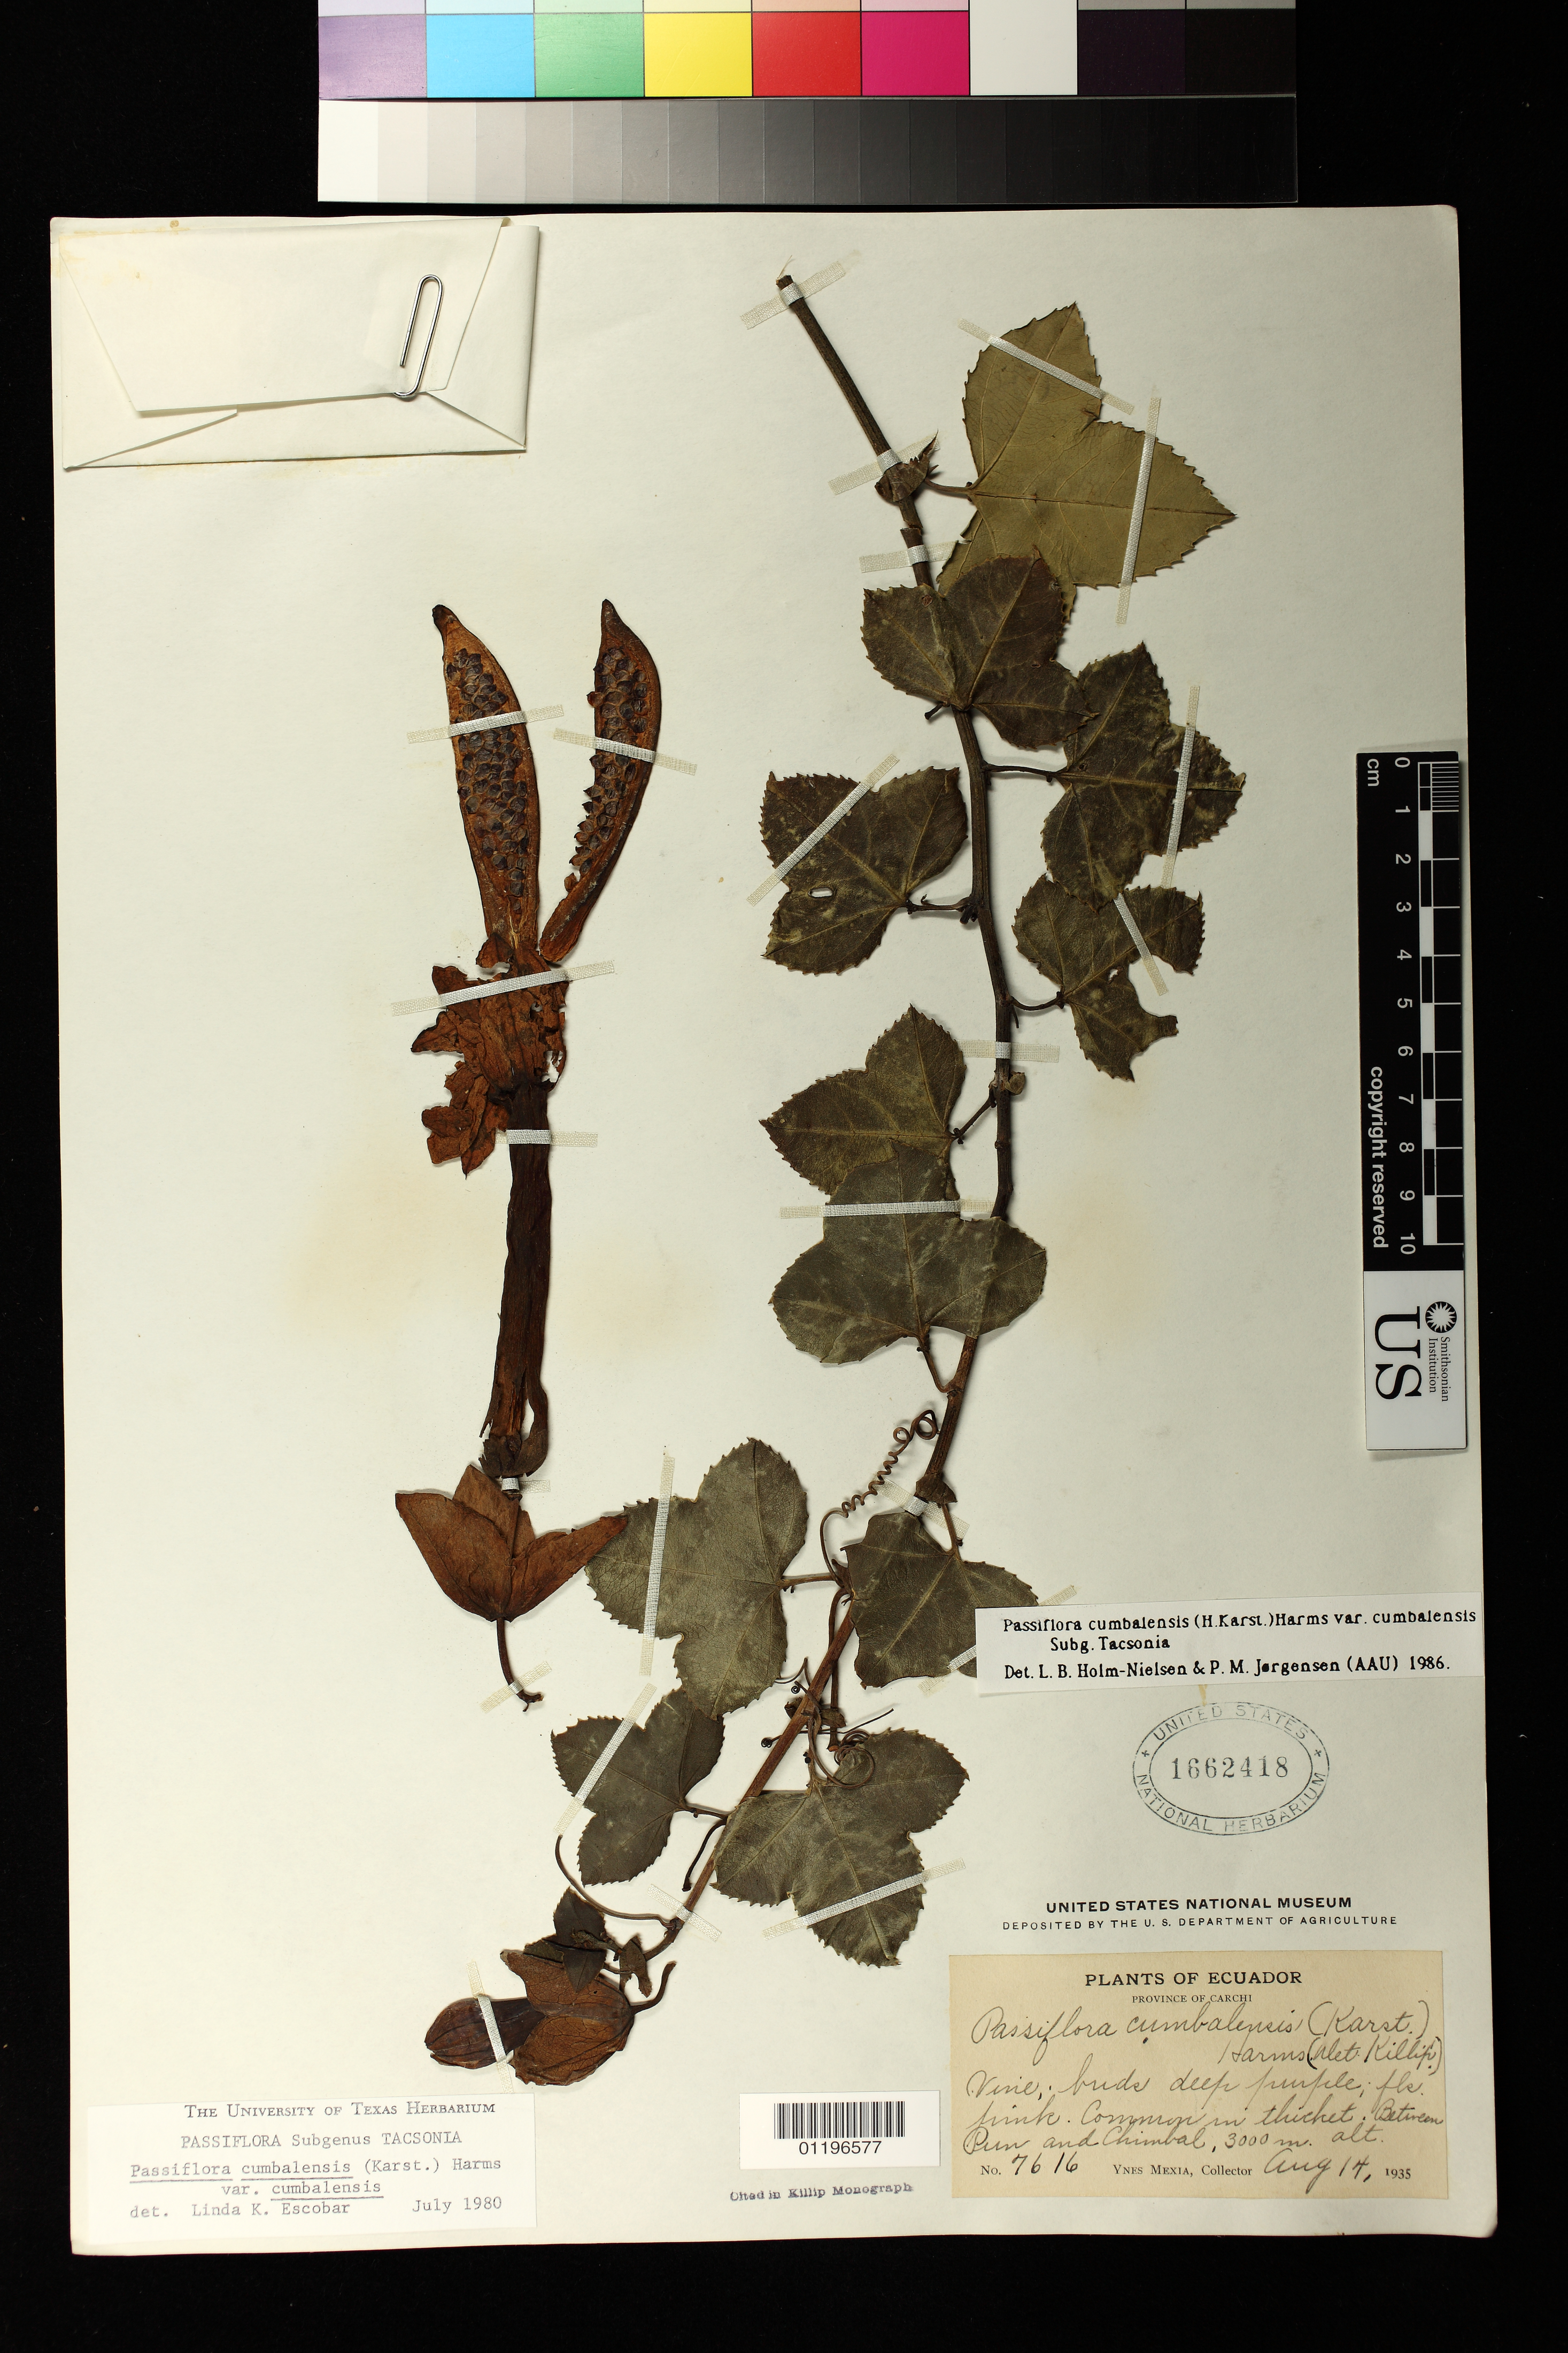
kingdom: Plantae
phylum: Tracheophyta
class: Magnoliopsida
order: Malpighiales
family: Passifloraceae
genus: Passiflora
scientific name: Passiflora cumbalensis var. cumbalensis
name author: (H. Karst.) Harms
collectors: Y. Mexia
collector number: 7616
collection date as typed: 14 Aug 1935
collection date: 1935-08-14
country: Ecuador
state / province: Carchi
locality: Province of Carchi: Between Pun and Chimbal.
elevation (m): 3000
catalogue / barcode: US 1662418